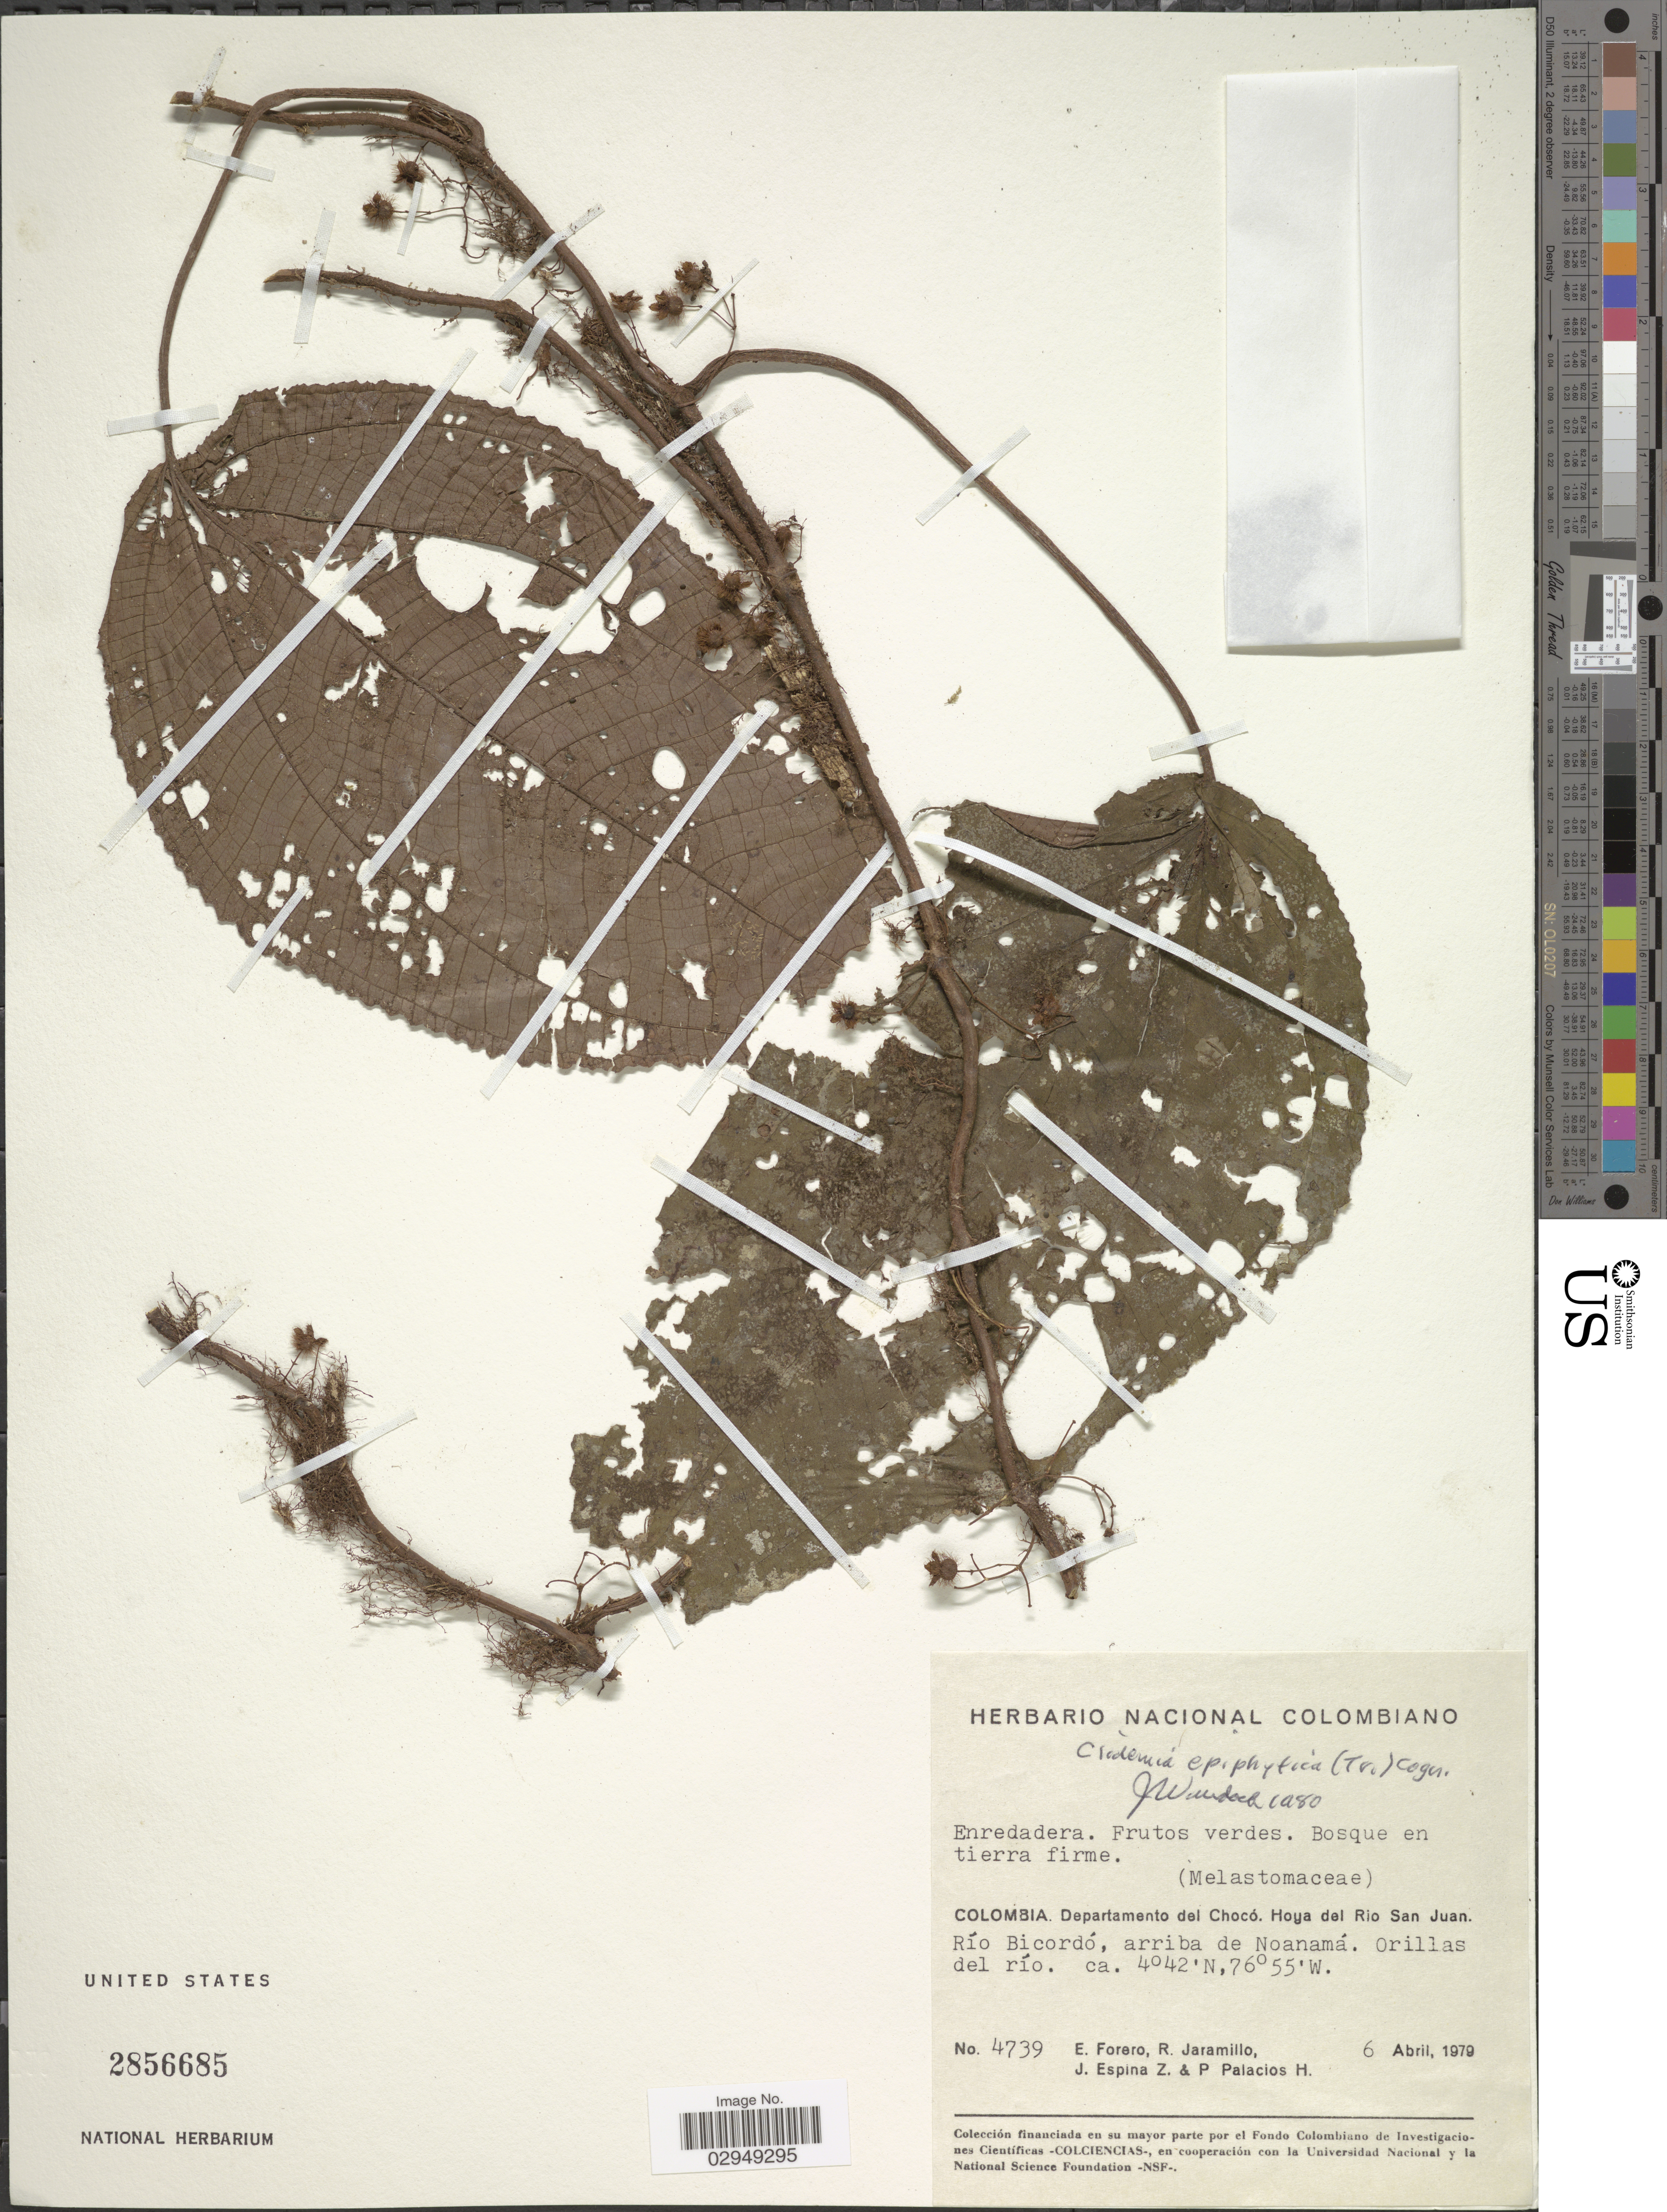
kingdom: Plantae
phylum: Tracheophyta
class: Magnoliopsida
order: Myrtales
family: Melastomataceae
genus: Clidemia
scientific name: Clidemia epiphytica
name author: (Triana) Cogn.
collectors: E. Forero, R. Jaramillo, J. Espina Z. & P. Palacios H.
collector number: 4739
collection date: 1979-04-06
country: Colombia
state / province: Chocó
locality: Departamento del Chocó. Hoya del Rio San Juan. Río Bicordó, arriba de Noanamá. Orillas del río.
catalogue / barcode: US 2856685